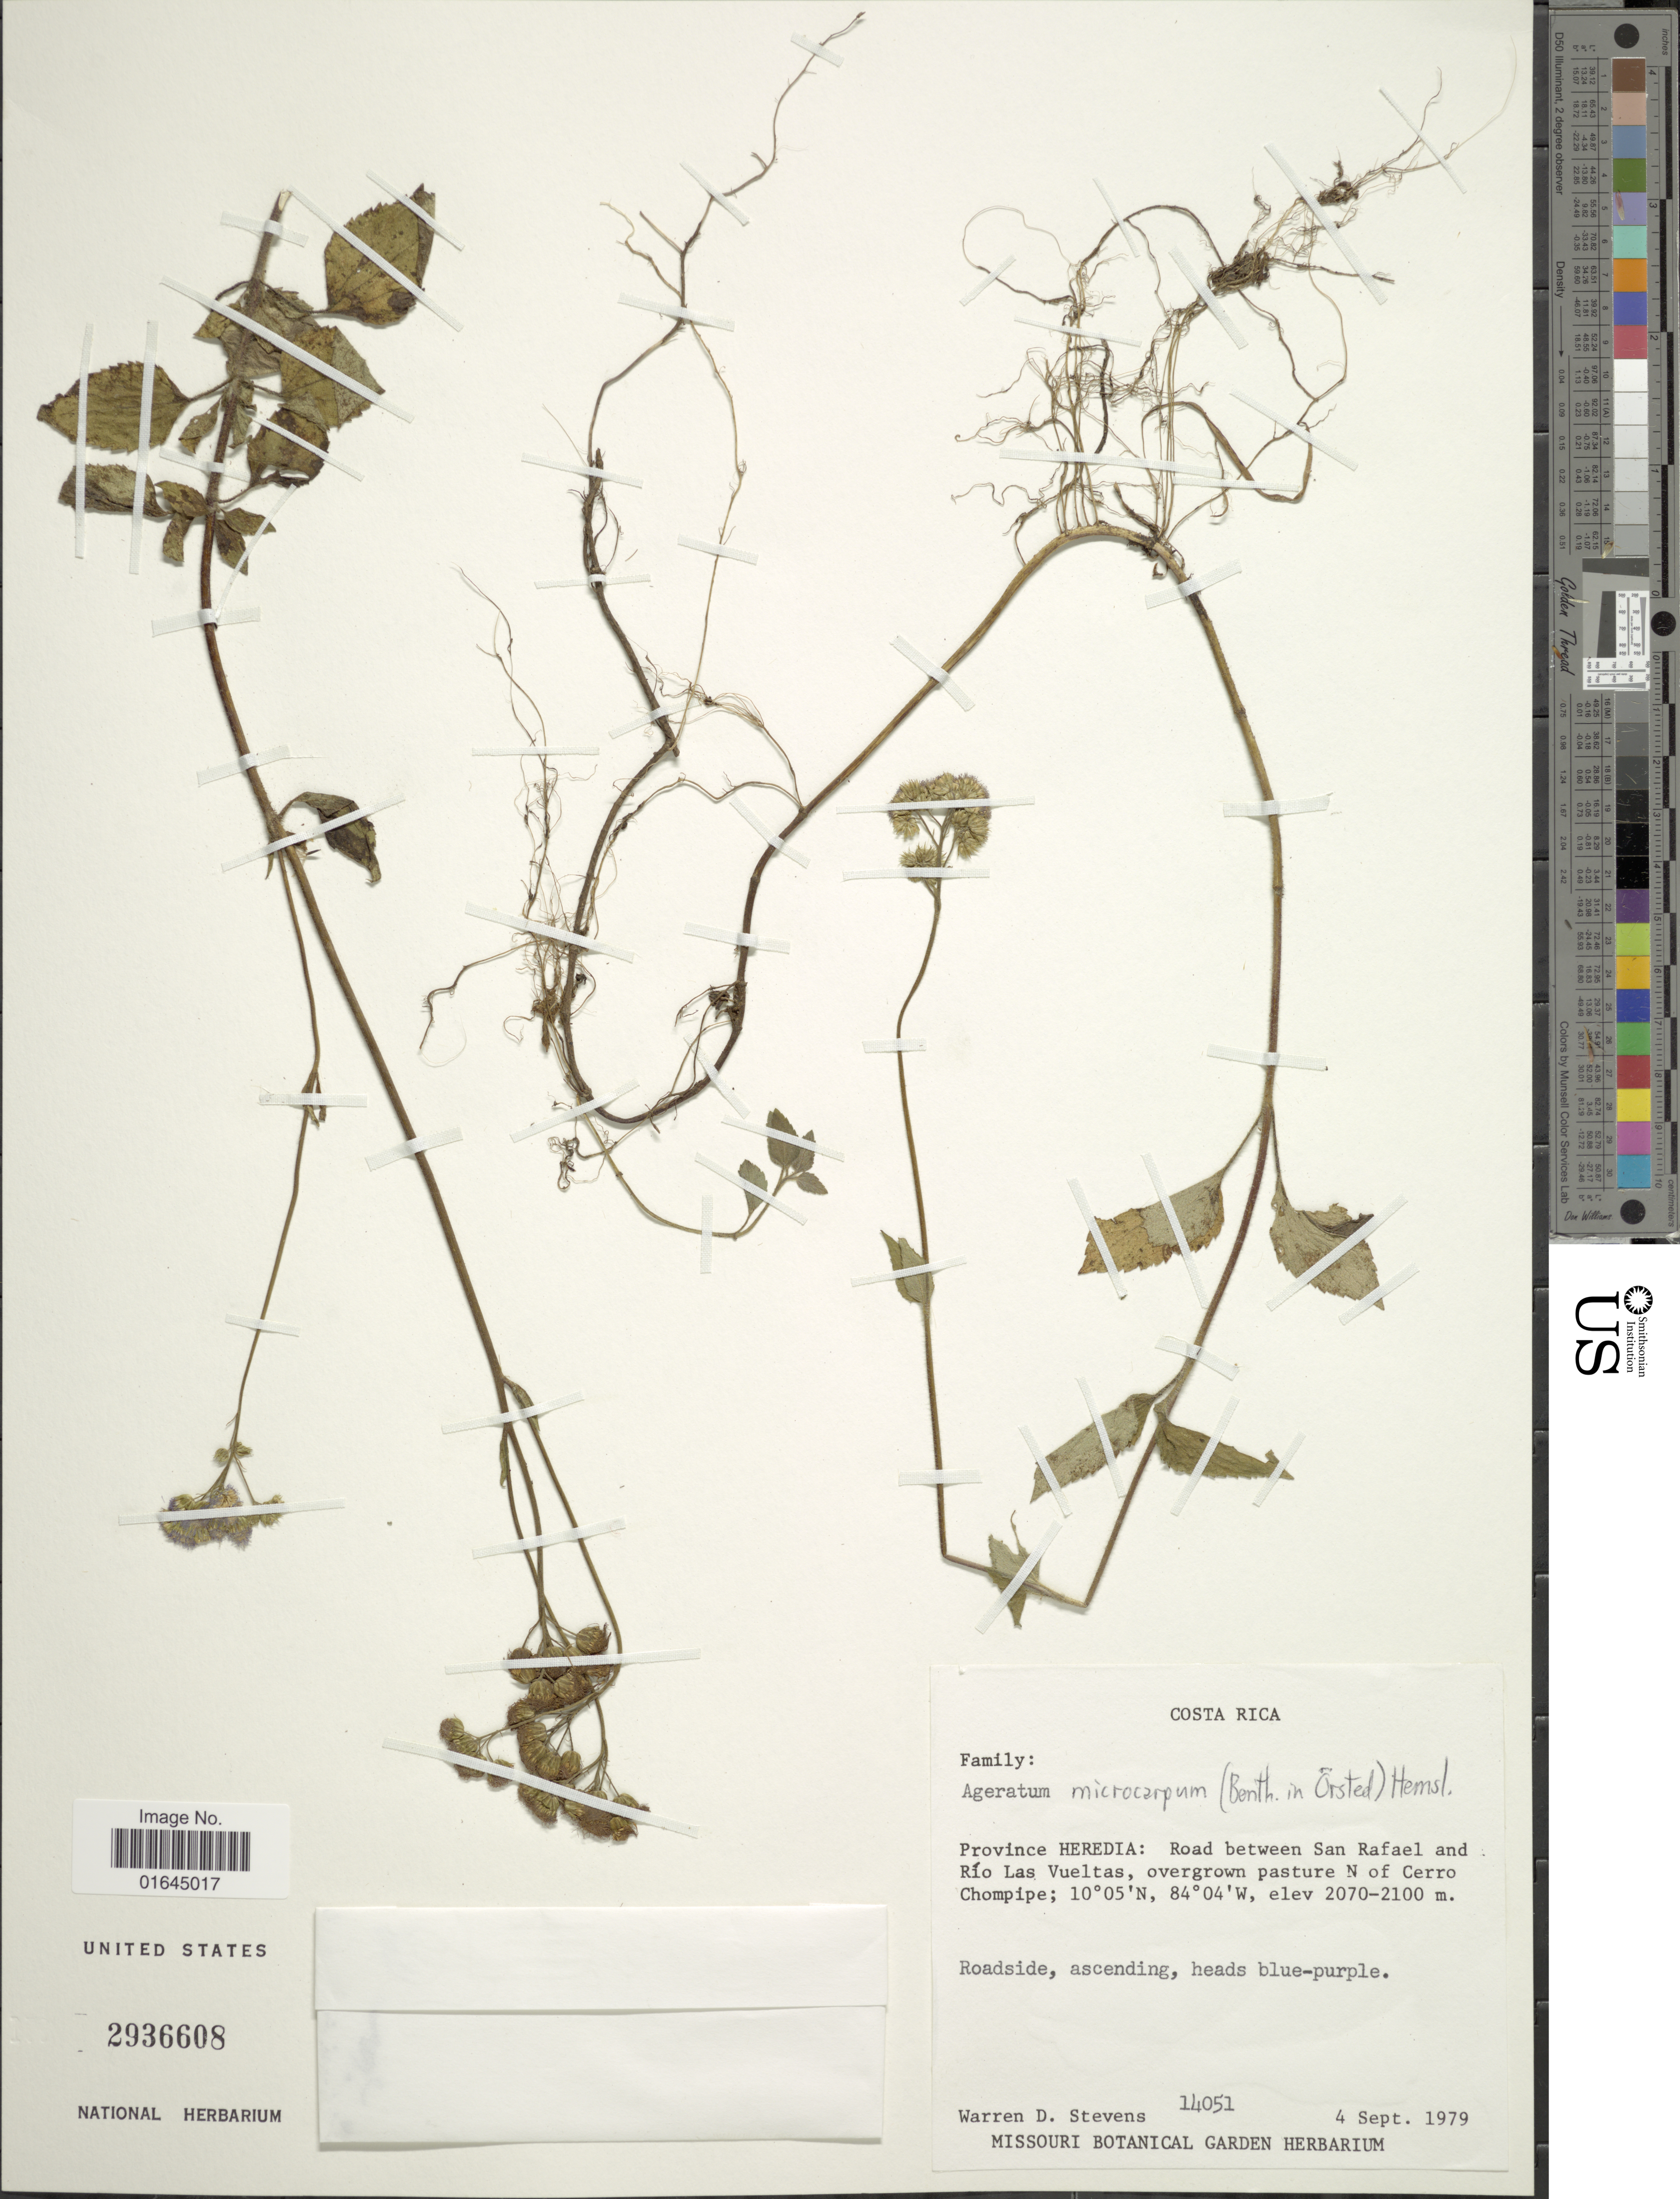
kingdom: Plantae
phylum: Tracheophyta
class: Magnoliopsida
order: Asterales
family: Asteraceae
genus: Ageratum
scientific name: Ageratum microcarpum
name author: (Benth. ex Oerst.) Hemsl.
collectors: W. D. Stevens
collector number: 14051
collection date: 1979-09-04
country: Costa Rica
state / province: Heredia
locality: Road between San Rafael and Río Las Vueltas, overgrown pasture N of Cerro Chompipe.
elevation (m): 2070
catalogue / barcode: US 2936608